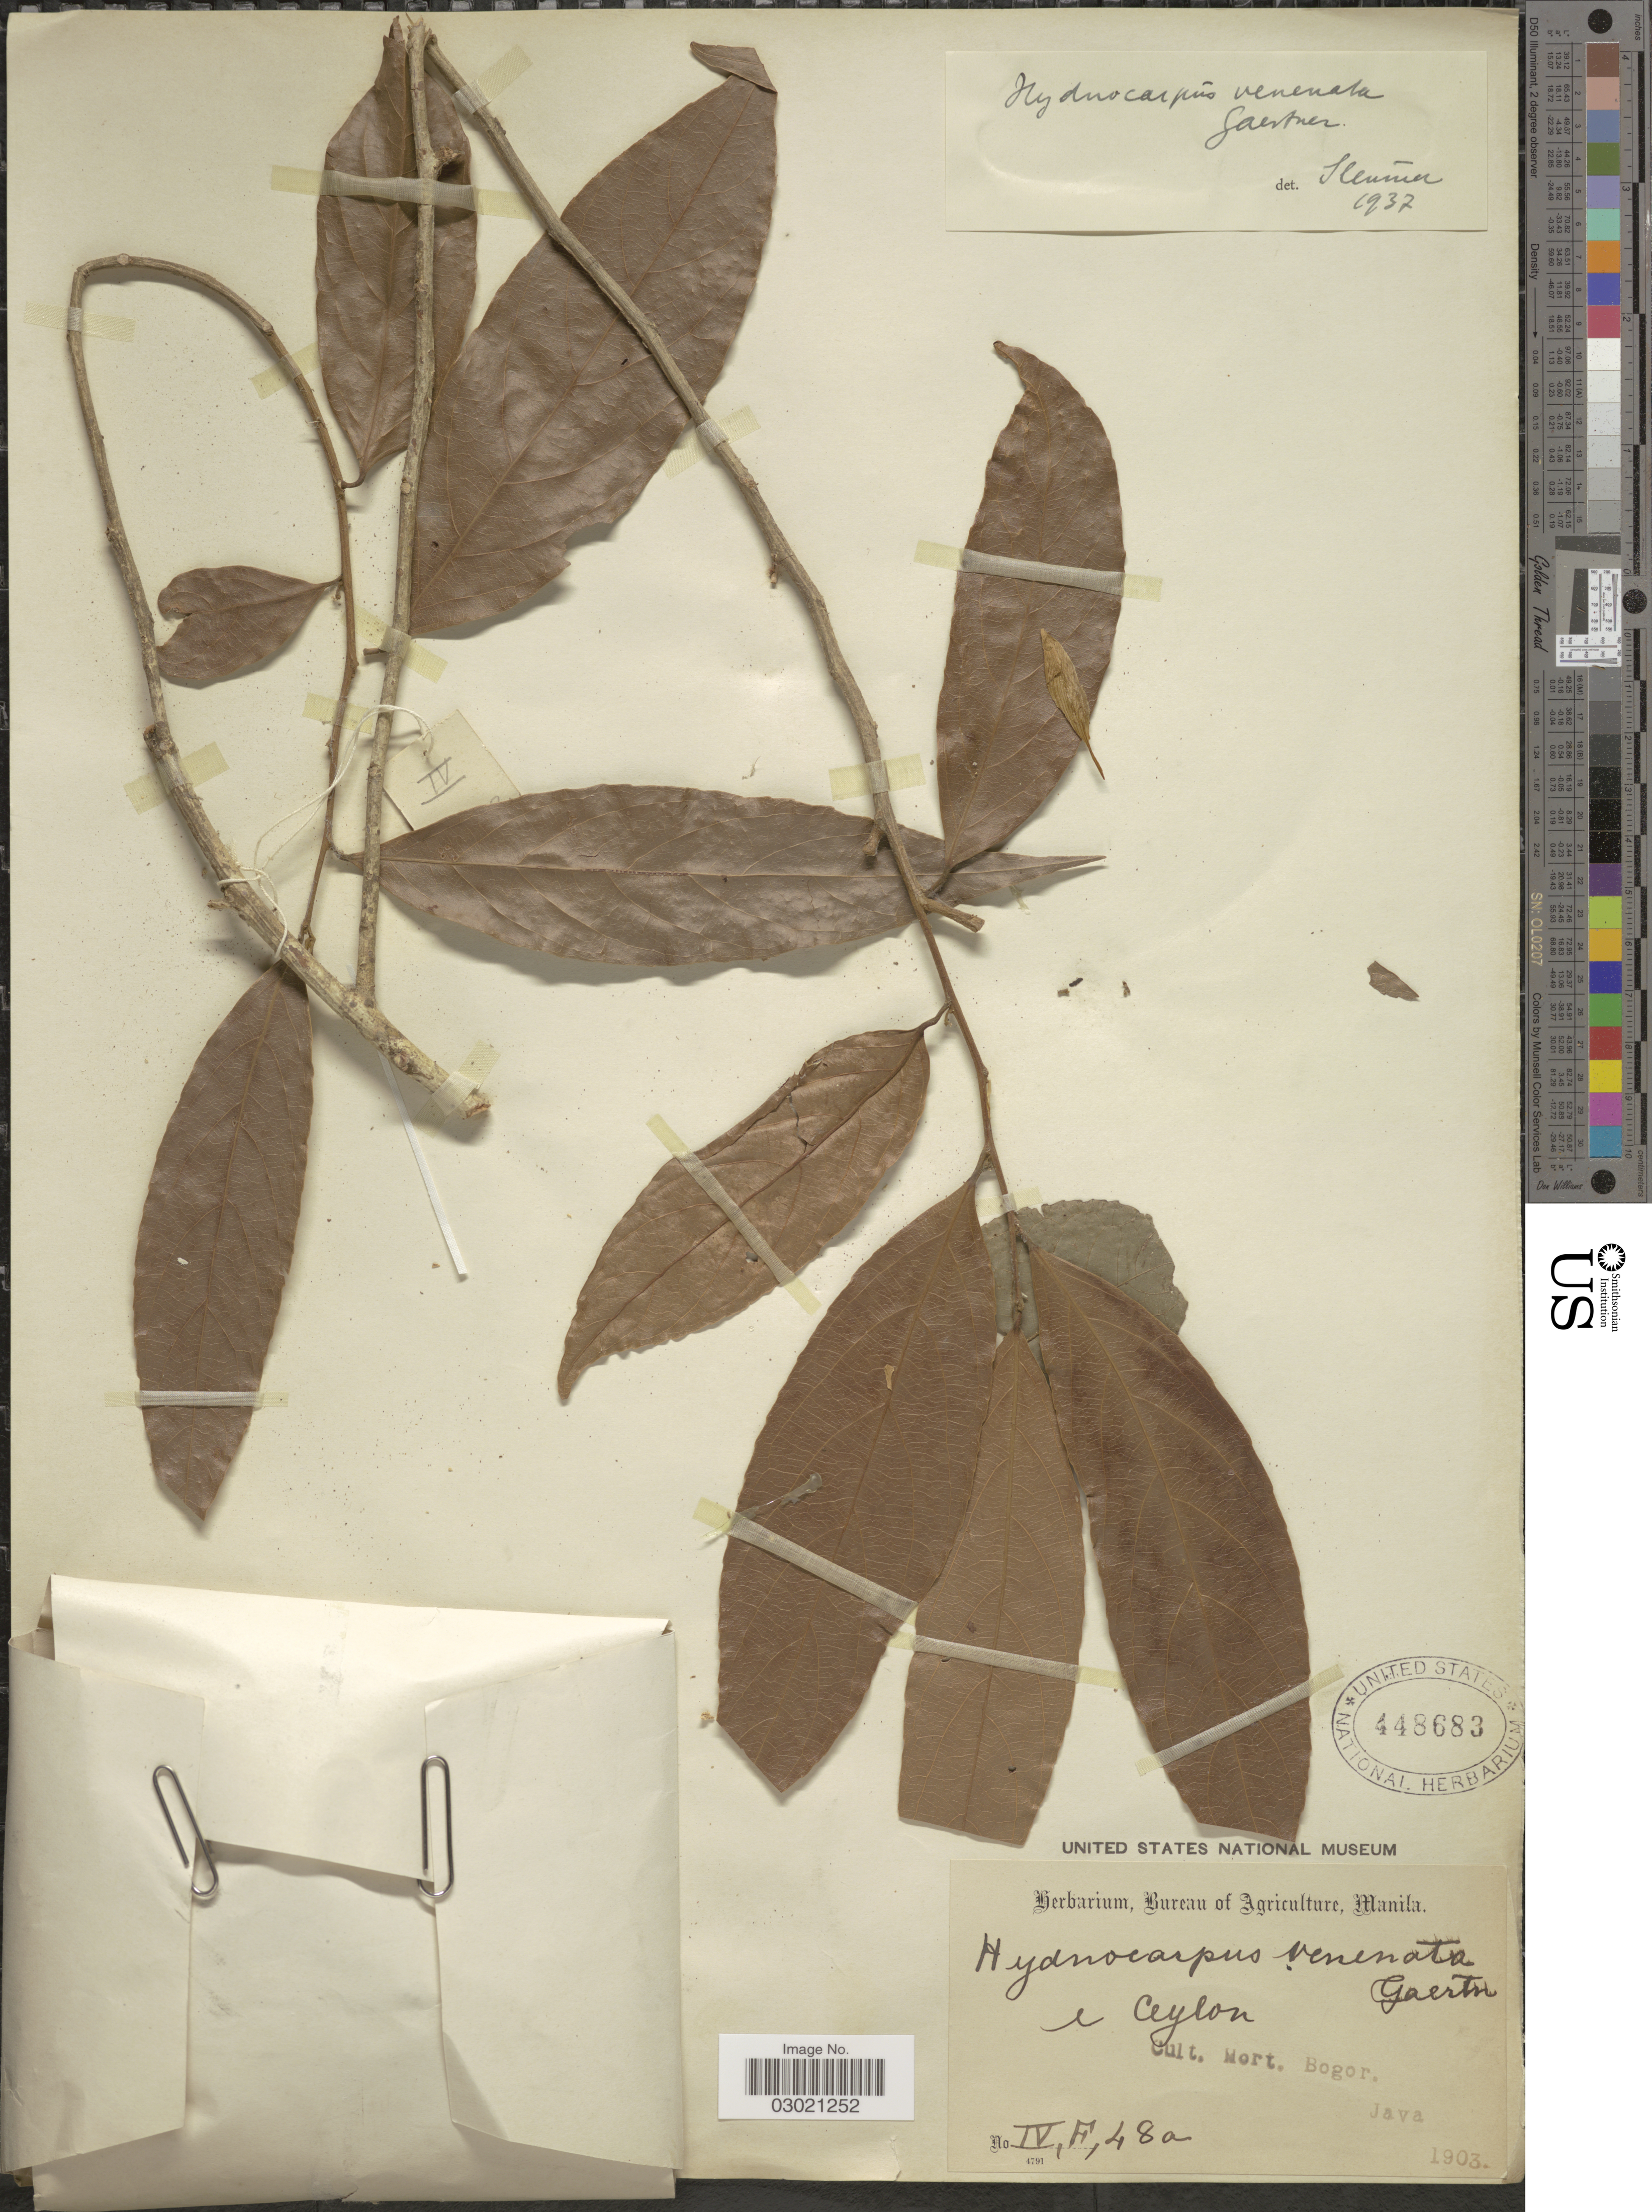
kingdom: Plantae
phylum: Tracheophyta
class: Magnoliopsida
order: Malpighiales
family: Achariaceae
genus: Hydnocarpus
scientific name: Hydnocarpus venenatus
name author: Gaertn.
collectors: Ex herb. Bureau of Agriculture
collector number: IV,F,48a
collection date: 1903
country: Indonesia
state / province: Java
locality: Cult. Hort. Bogor.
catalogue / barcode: US 448683